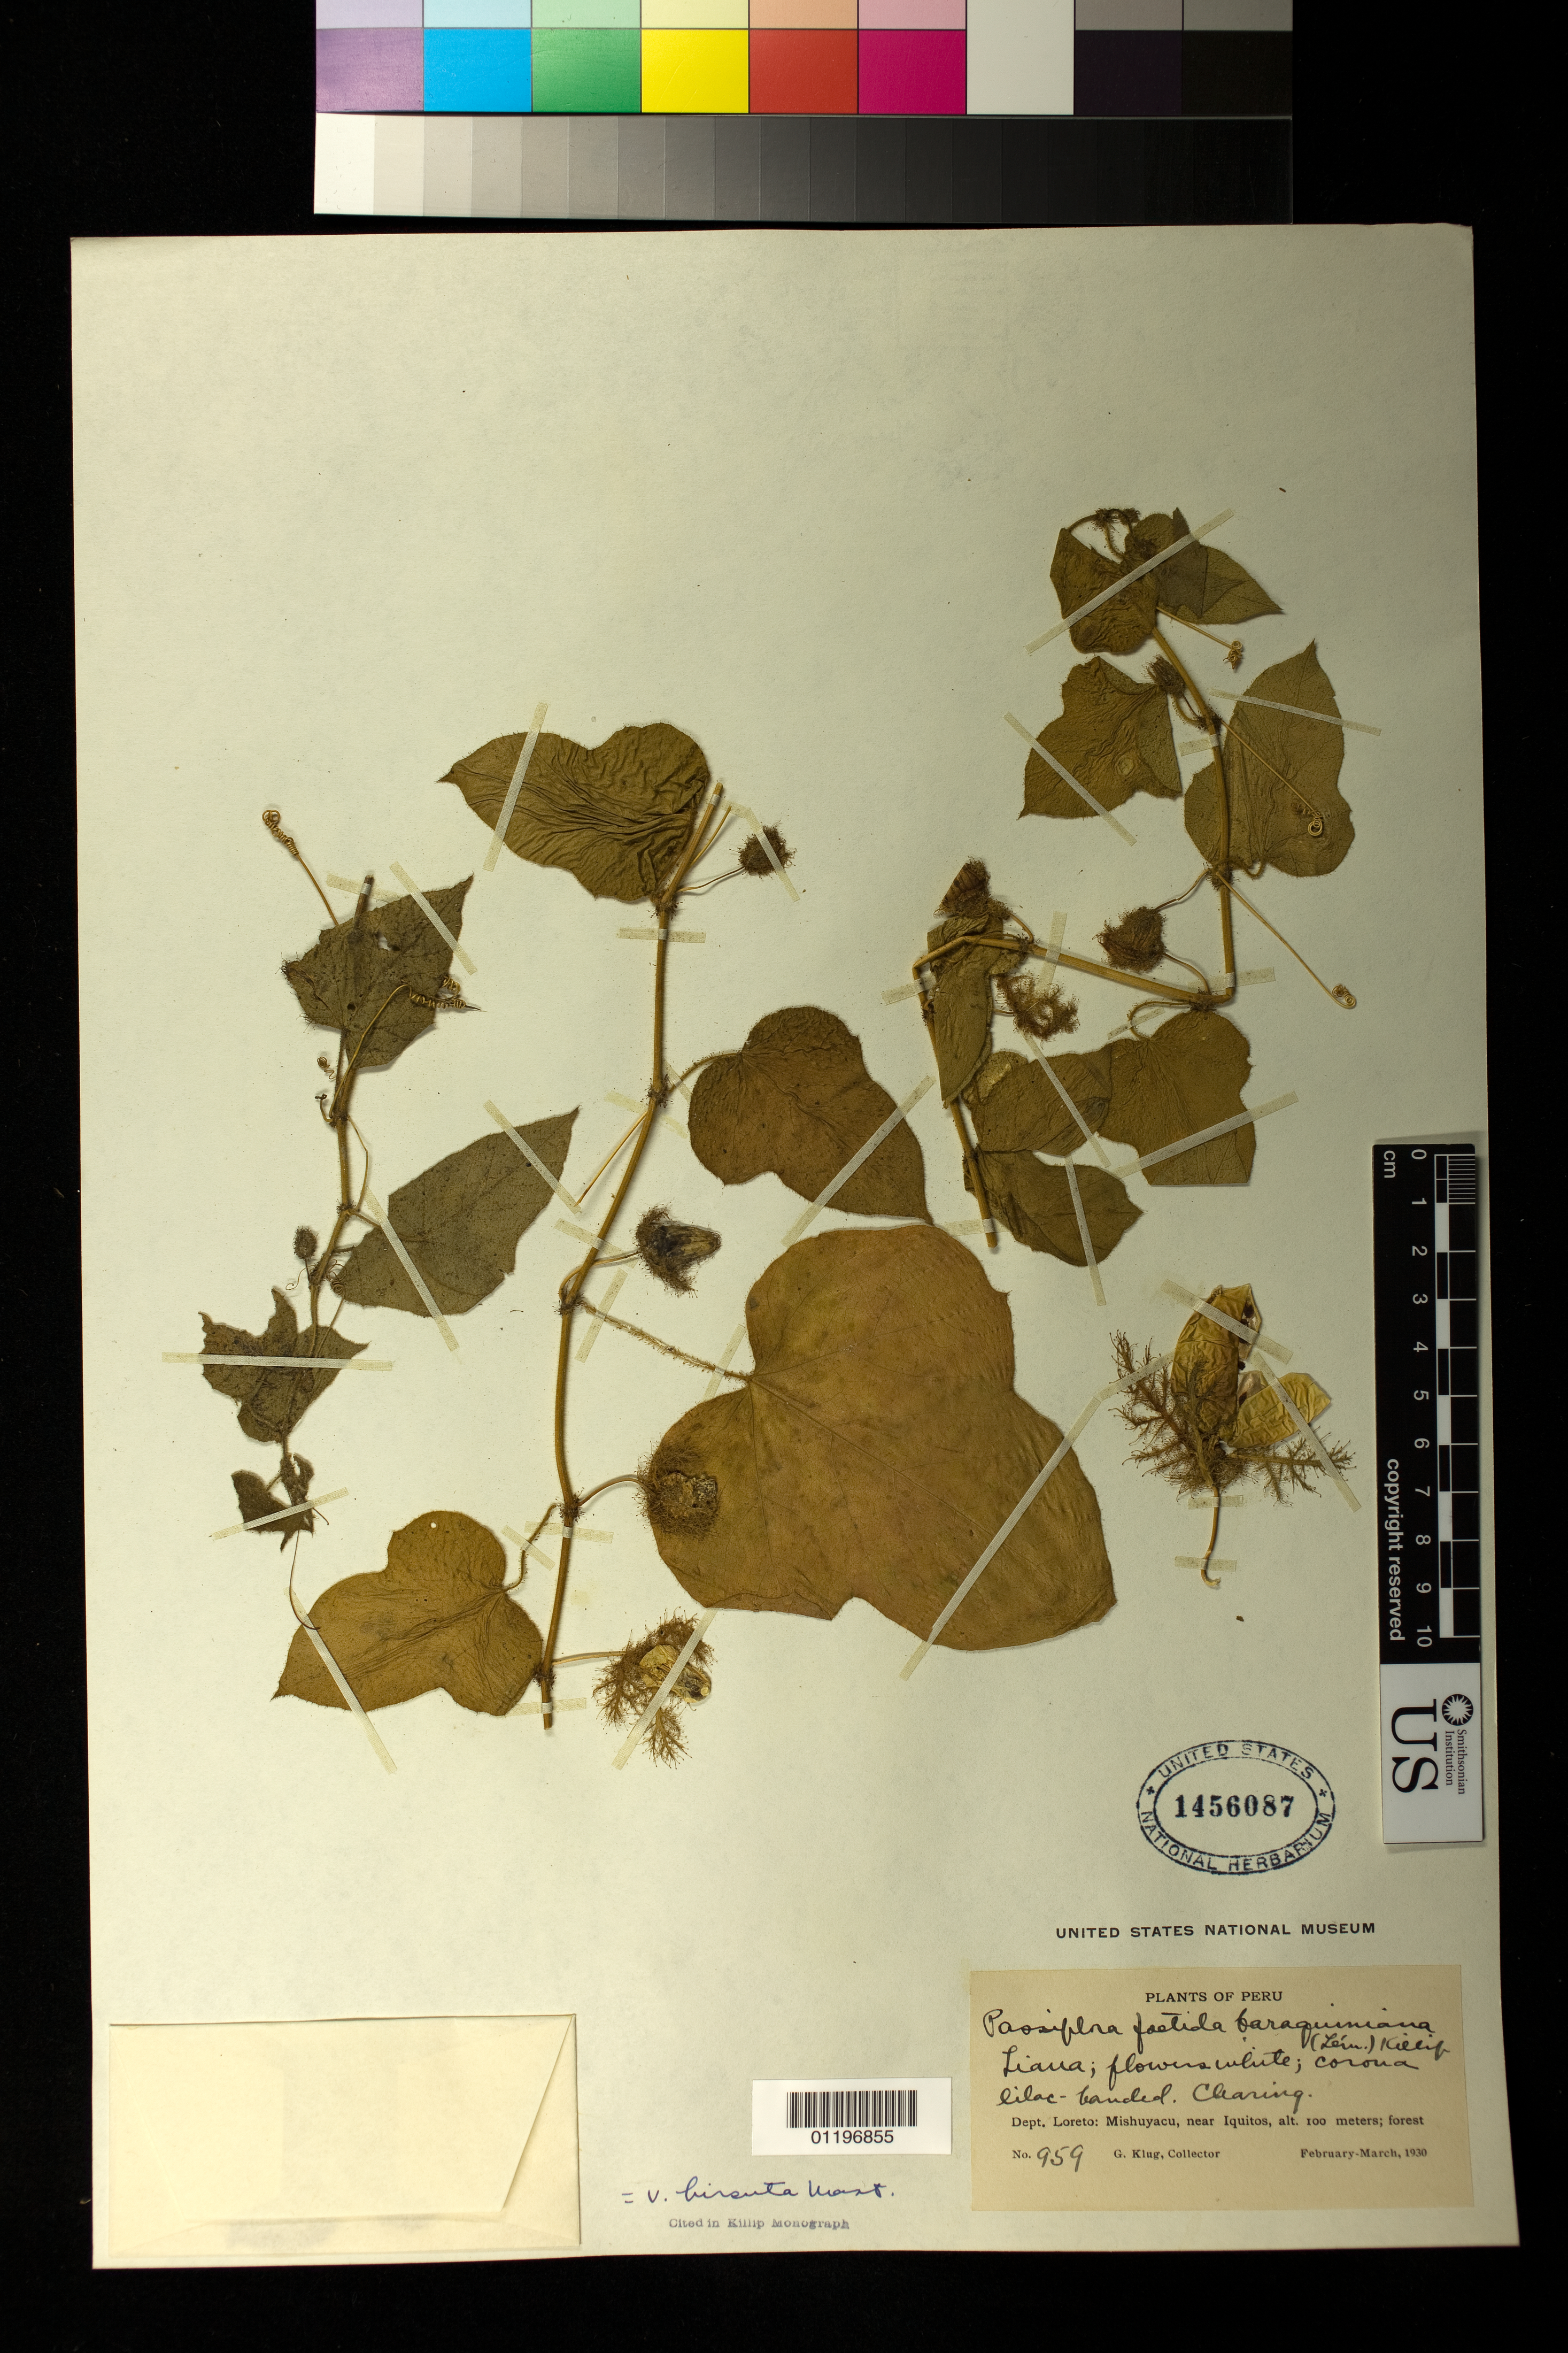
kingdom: Plantae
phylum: Tracheophyta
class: Magnoliopsida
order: Malpighiales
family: Passifloraceae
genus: Passiflora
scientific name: Passiflora foetida var. hirsuta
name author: (L.) Mast.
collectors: G. Klug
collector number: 959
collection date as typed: Feb 1930 to -- Mar 1930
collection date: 1930-02/1930-03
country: Peru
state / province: Loreto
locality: Mishuyacu, near Iquitos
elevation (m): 100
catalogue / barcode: US 1456087